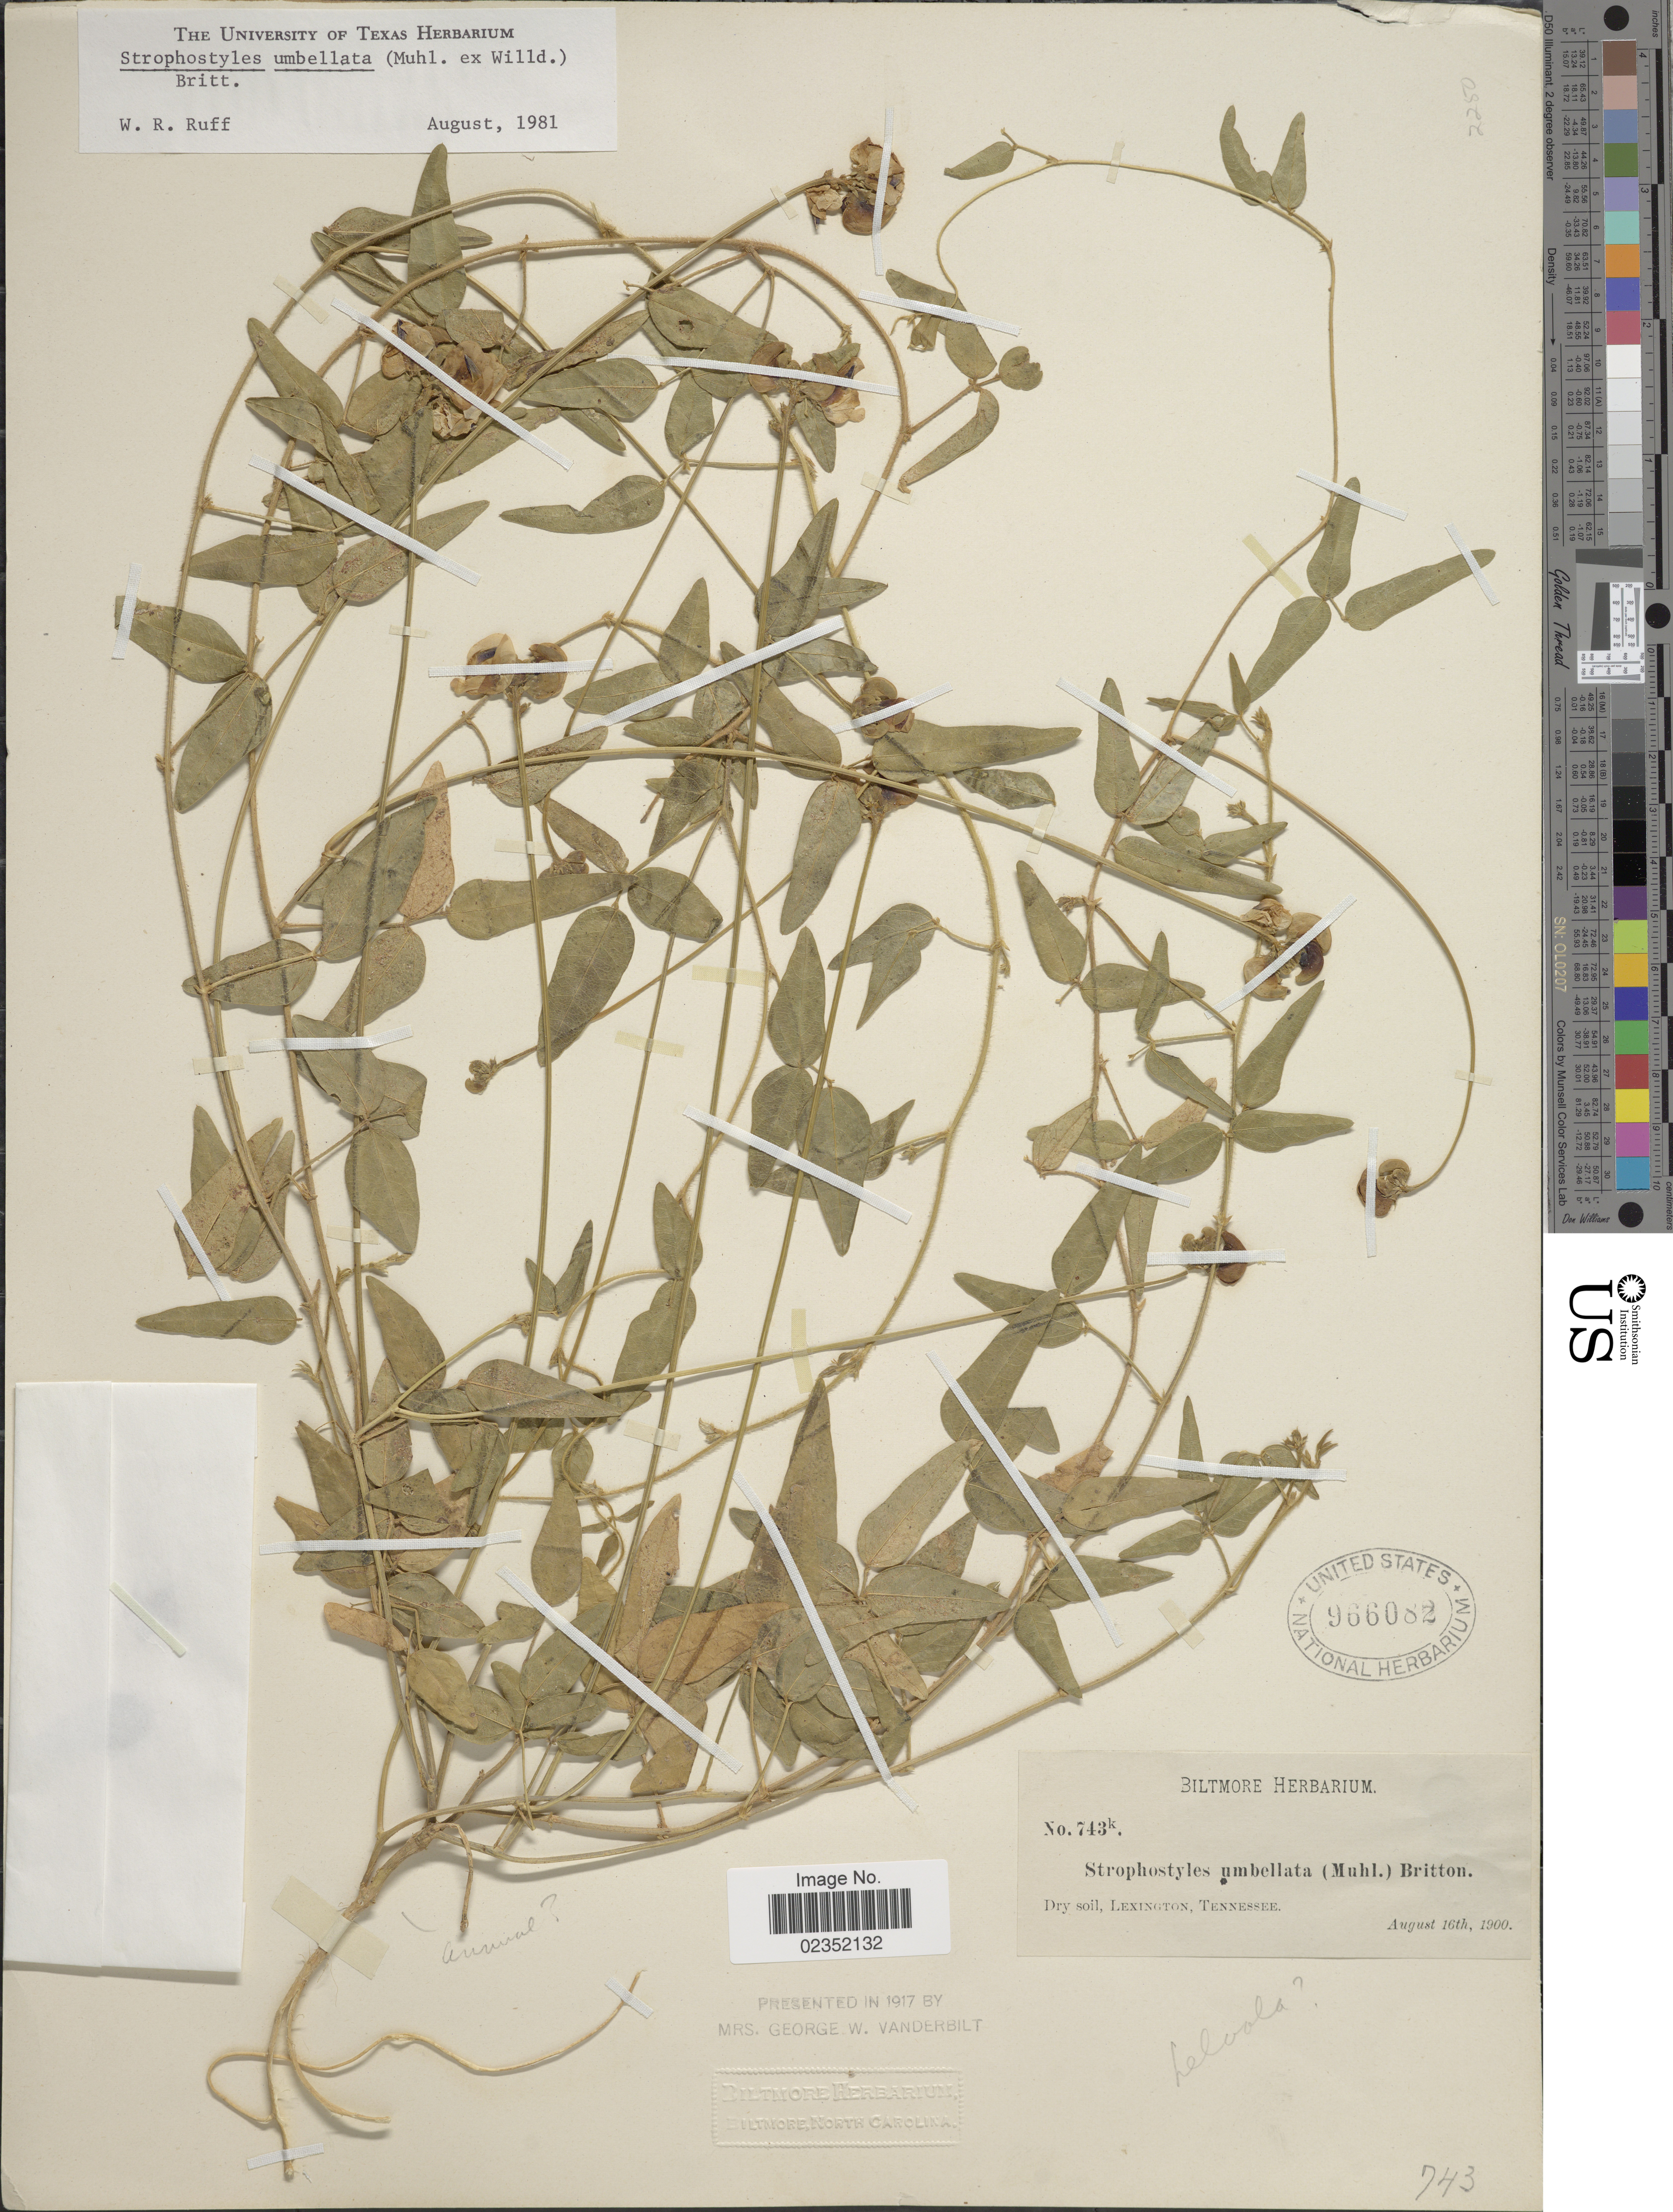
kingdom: Plantae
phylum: Tracheophyta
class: Magnoliopsida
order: Fabales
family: Fabaceae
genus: Strophostyles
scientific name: Strophostyles umbellata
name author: (Muhl. ex Willd.) Britton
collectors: ex herb. Biltmore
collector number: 743k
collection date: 1900-08-16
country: United States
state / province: Tennessee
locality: Lexington.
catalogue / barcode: US 966082